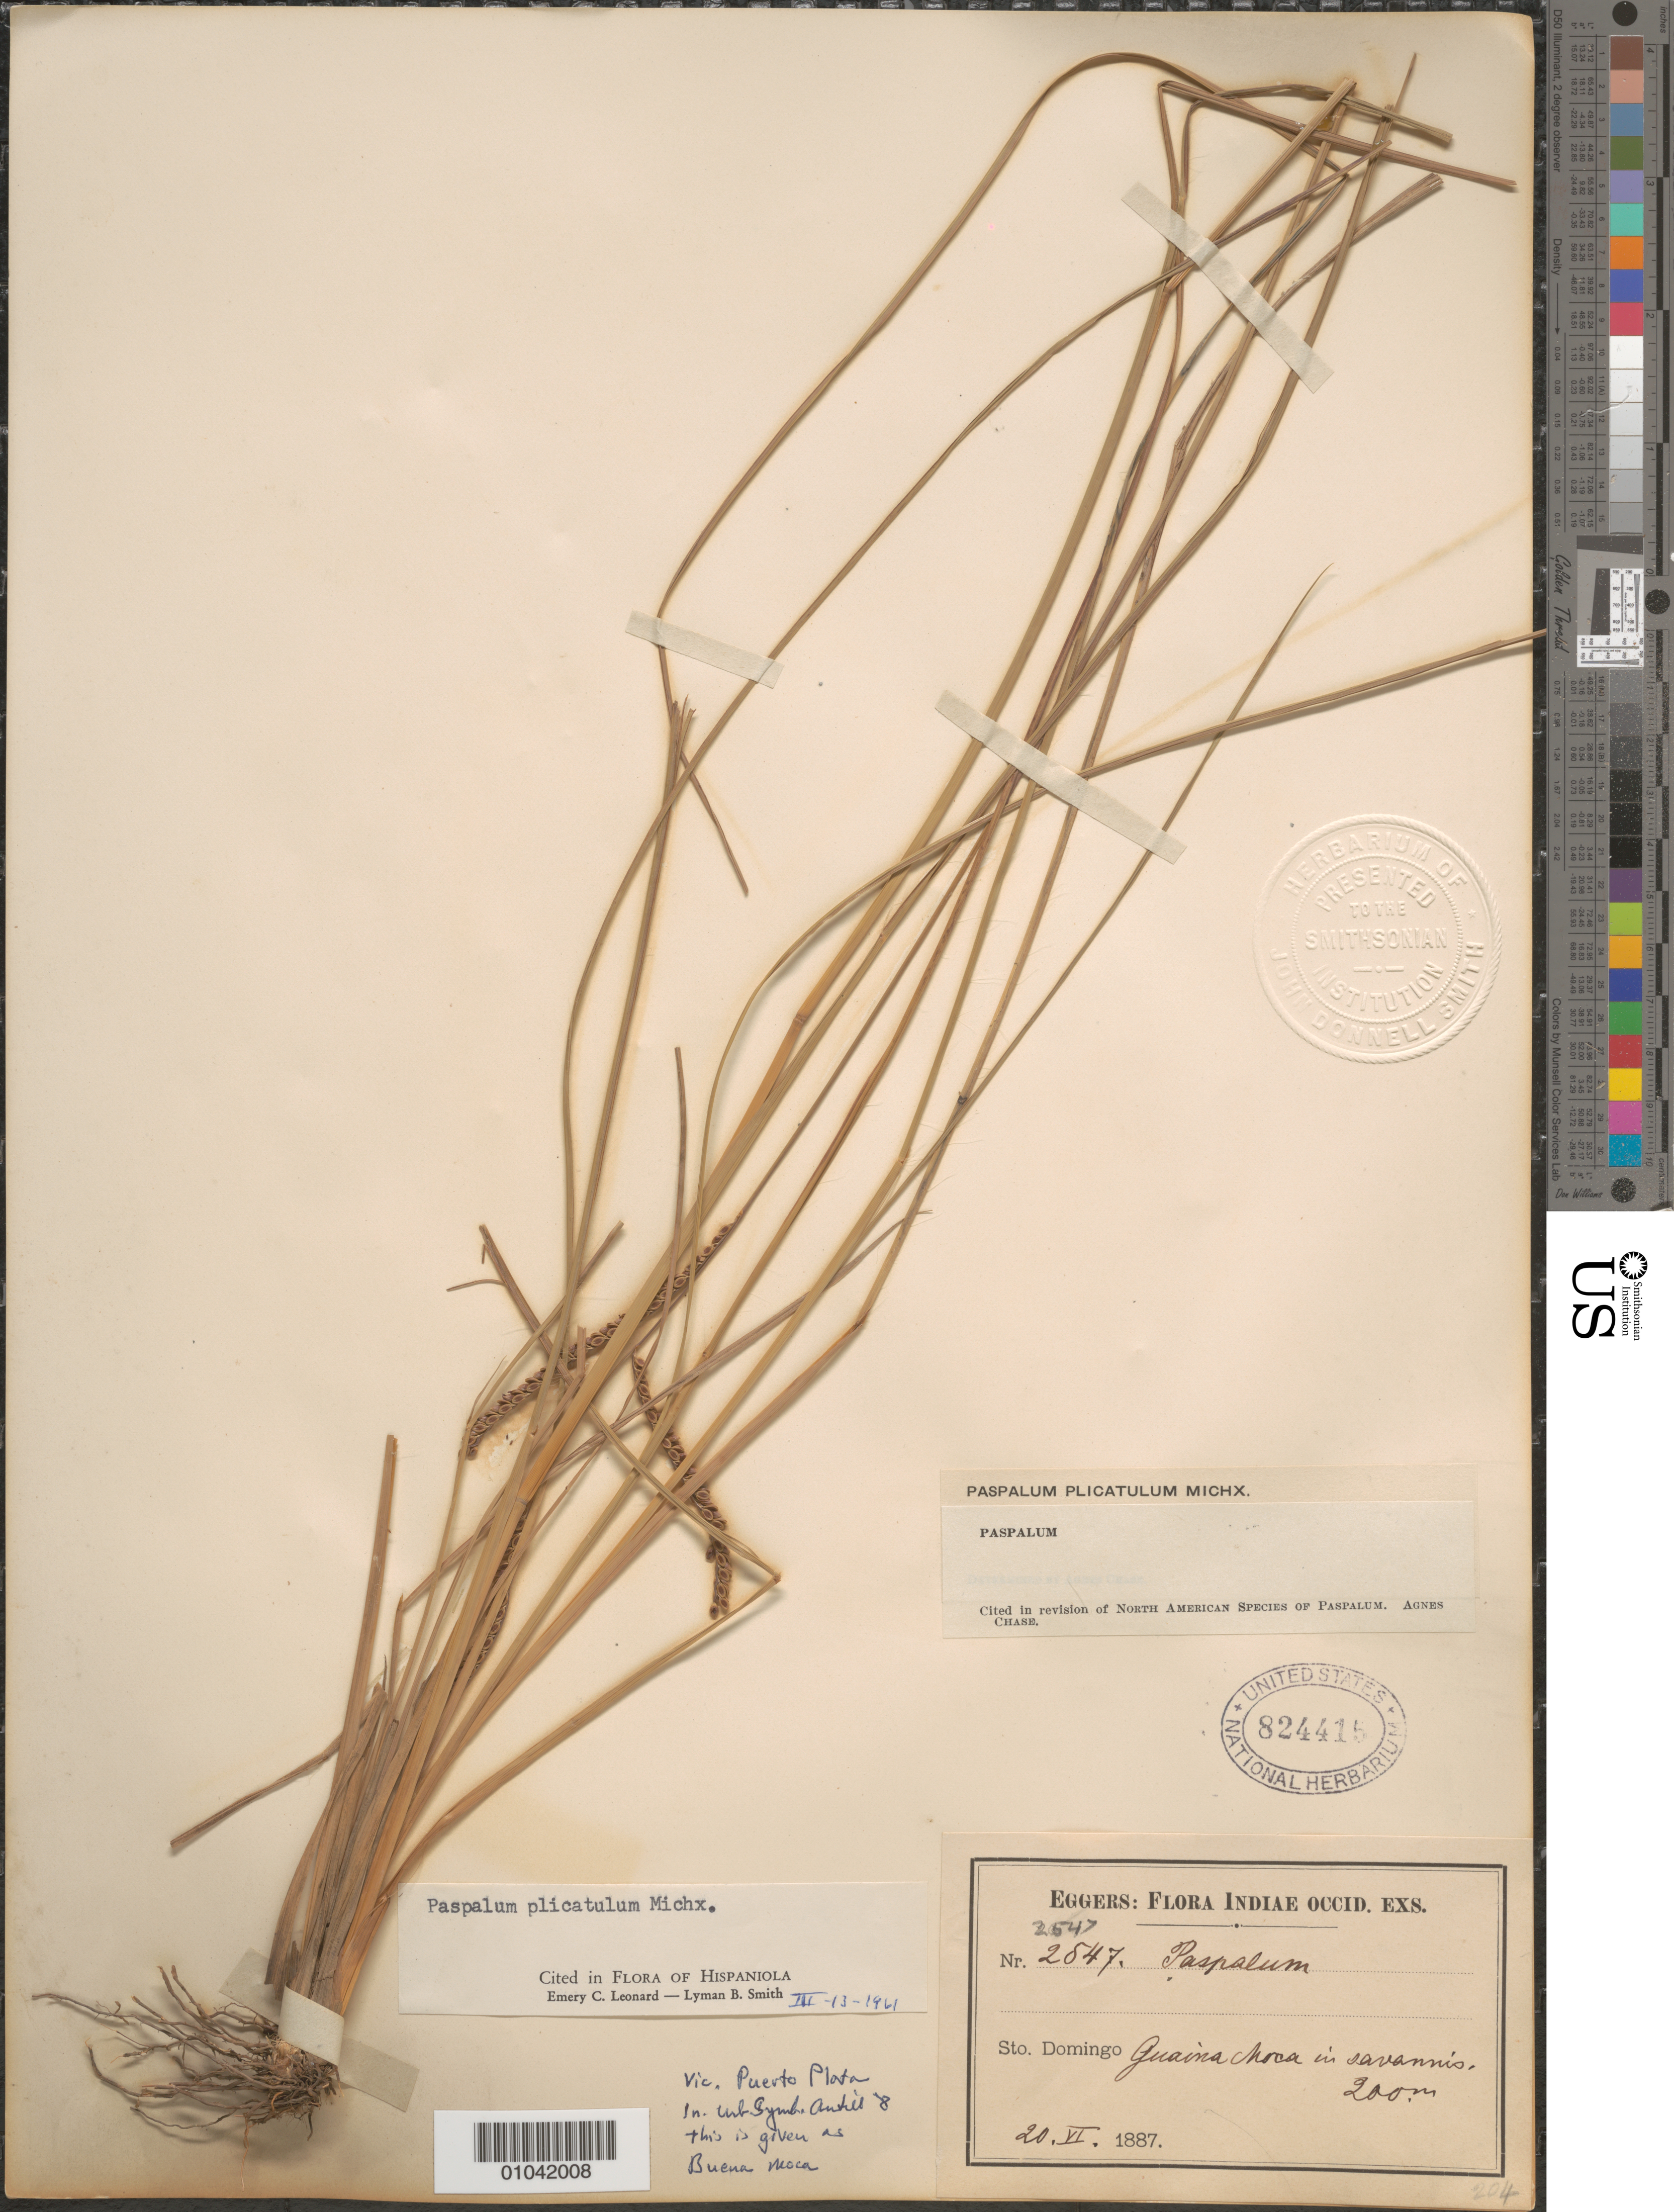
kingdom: Plantae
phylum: Tracheophyta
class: Liliopsida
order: Poales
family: Poaceae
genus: Paspalum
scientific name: Paspalum plicatulum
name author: Michx.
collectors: H. F. A. von Eggers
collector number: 2547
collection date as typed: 20 Jun 1887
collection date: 1887-06-20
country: Dominican Republic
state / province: La Vega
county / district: Santo Domingo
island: Hispaniola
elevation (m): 200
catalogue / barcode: US 824415